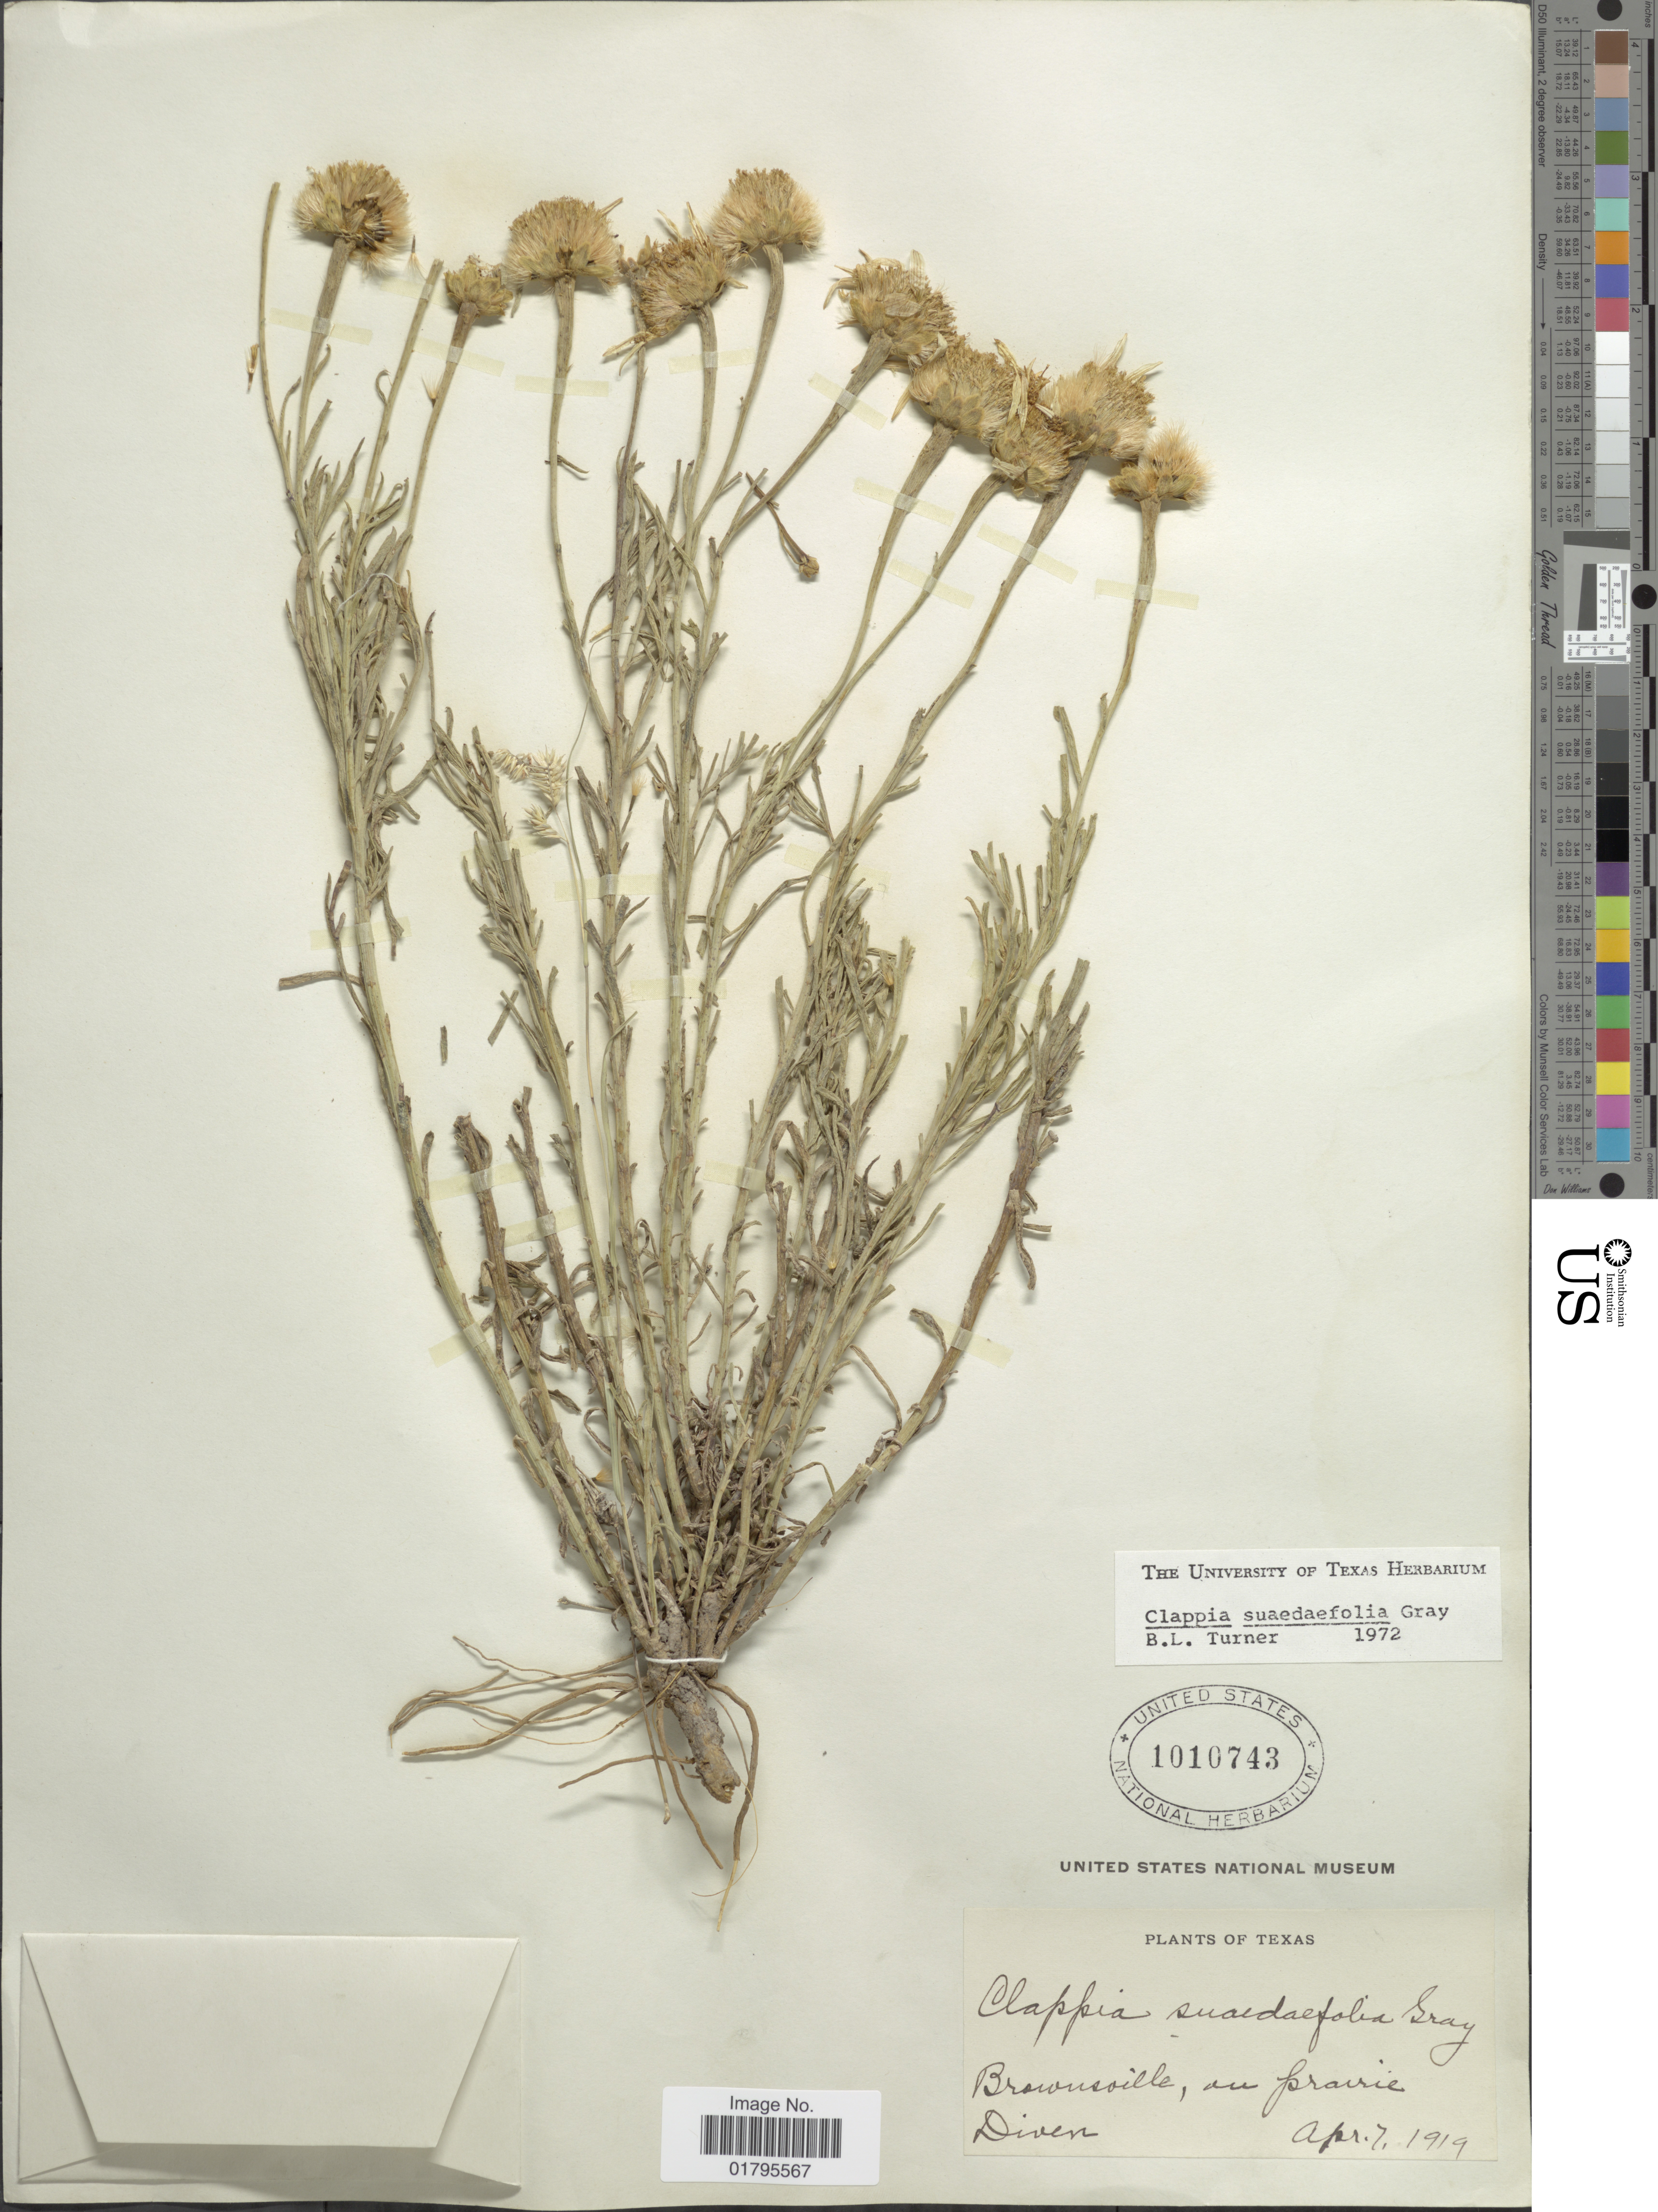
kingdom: Plantae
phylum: Tracheophyta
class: Magnoliopsida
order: Asterales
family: Asteraceae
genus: Clappia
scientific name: Clappia suaedaefolia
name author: A. Gray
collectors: Diven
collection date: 1919-04-07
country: United States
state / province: Texas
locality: Brownsville, au prairie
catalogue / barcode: US 1010743